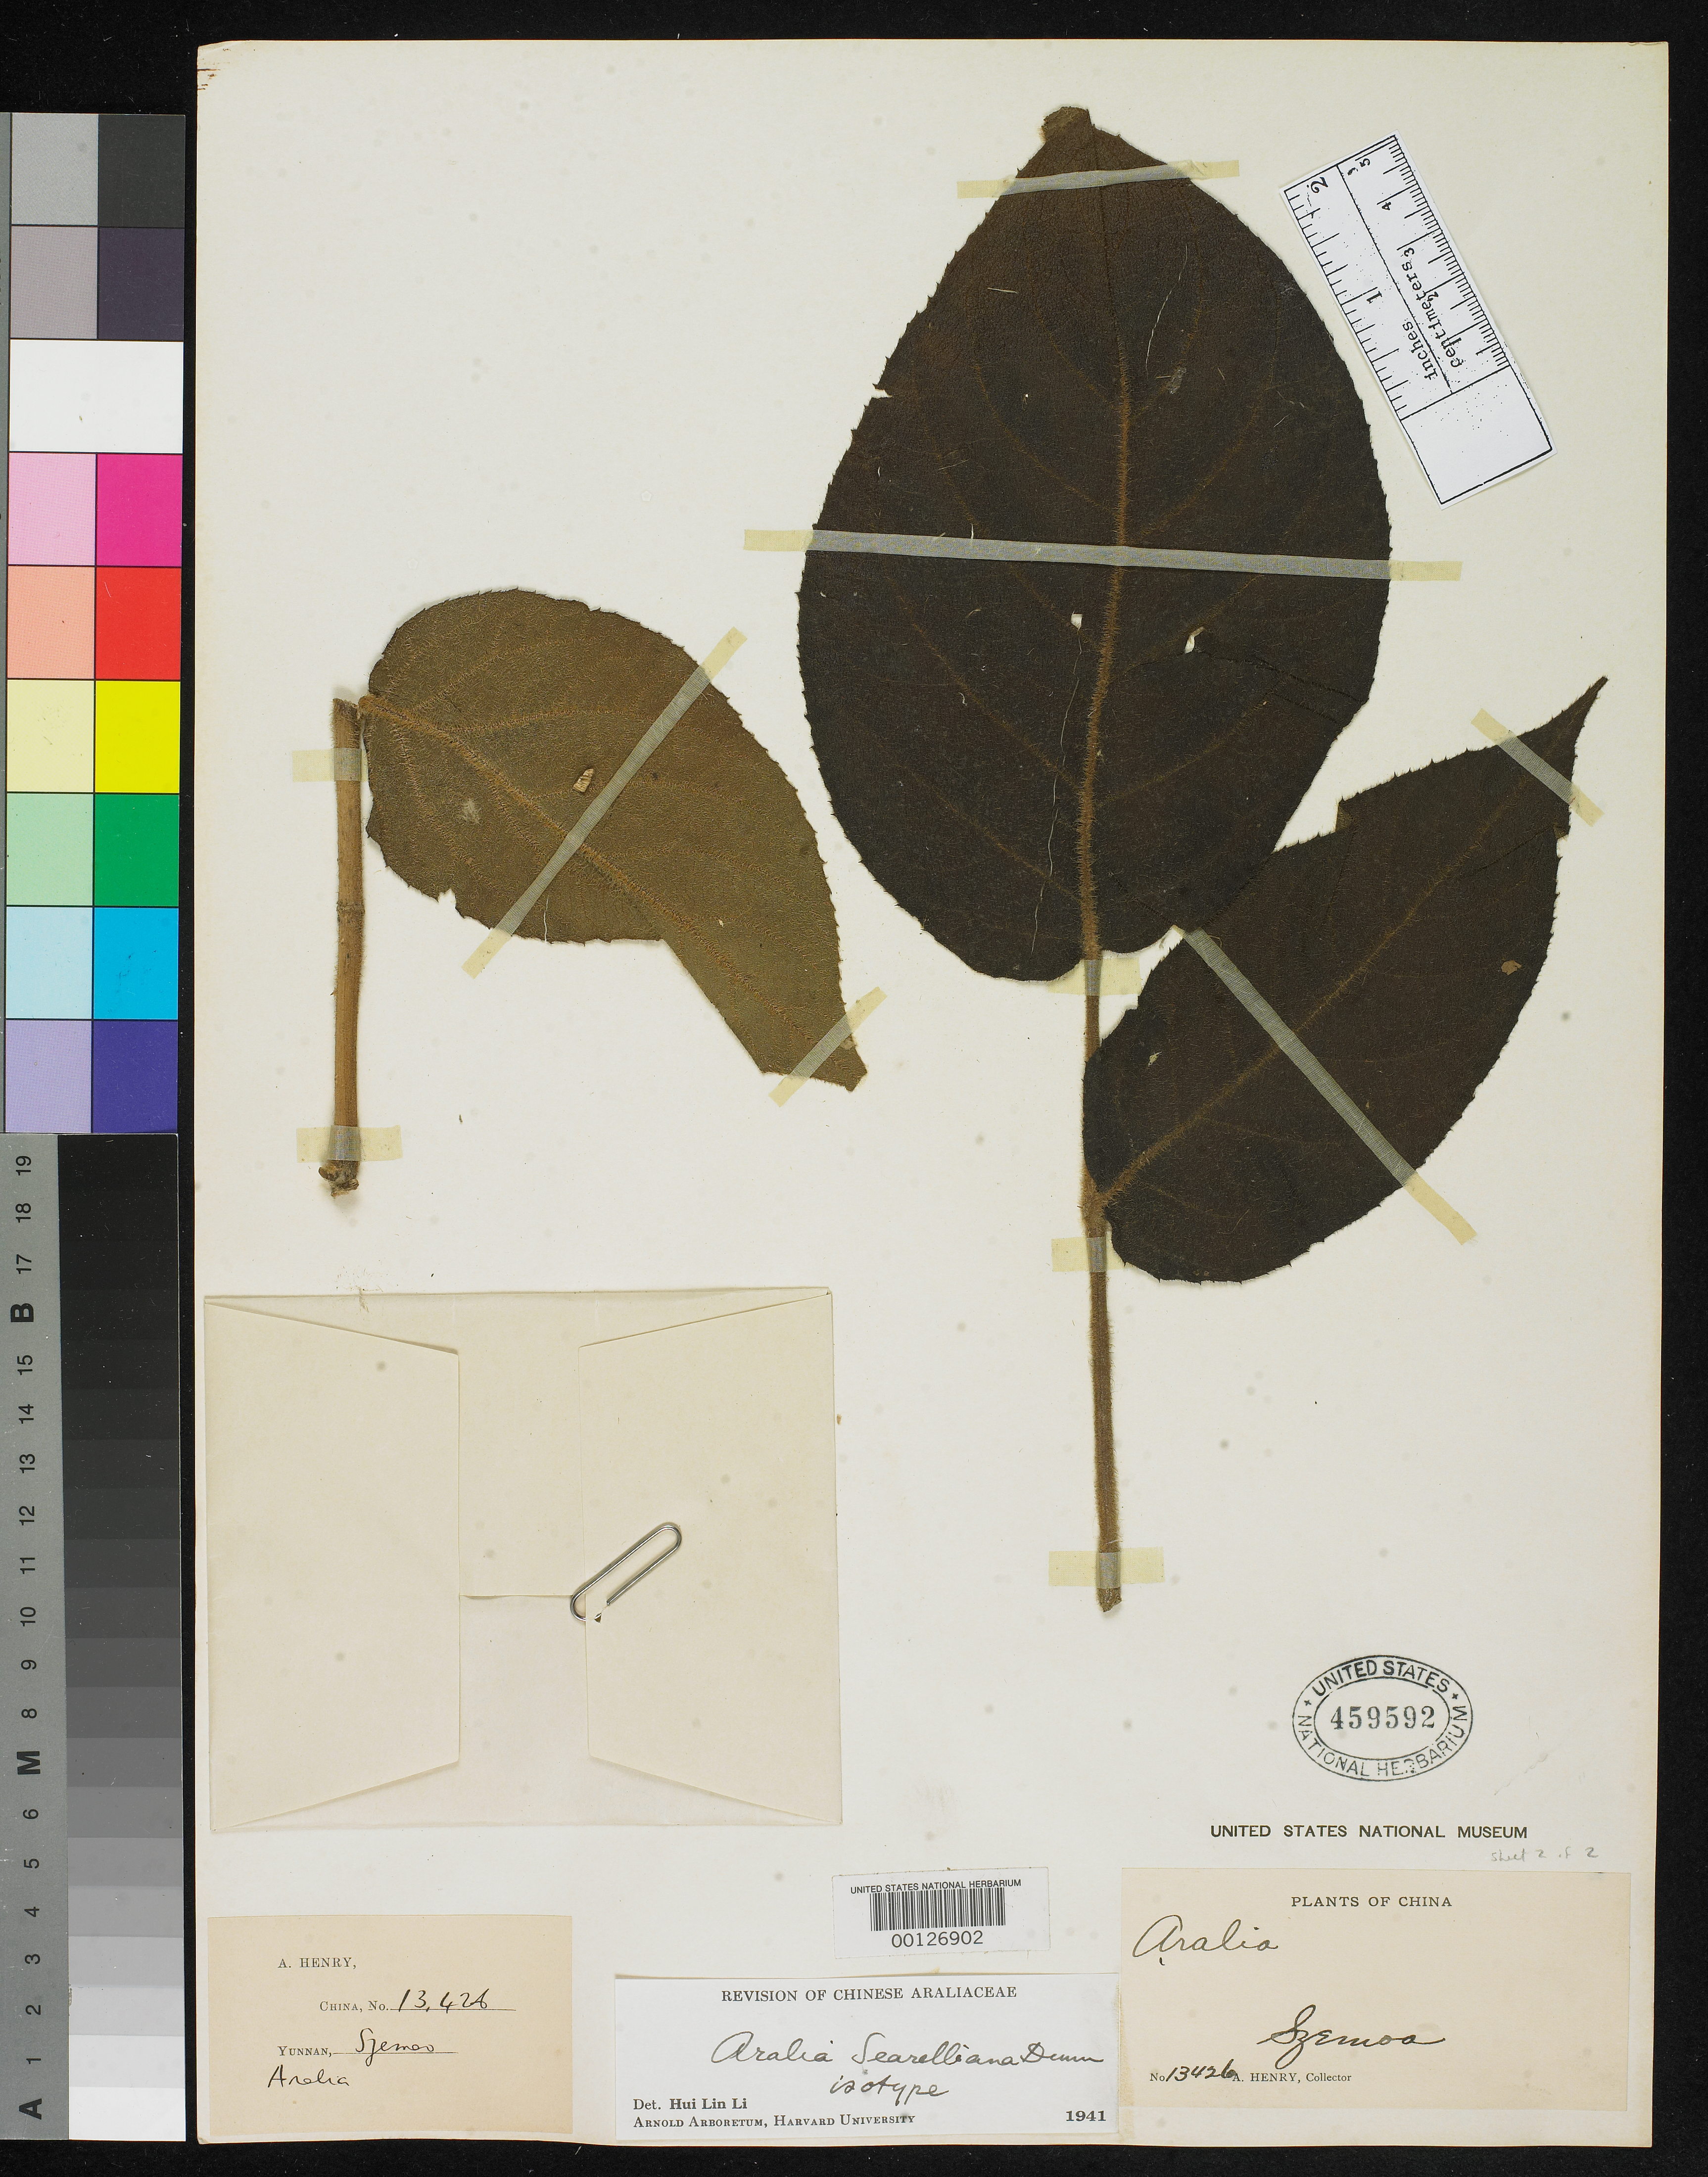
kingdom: Plantae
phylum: Tracheophyta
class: Magnoliopsida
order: Apiales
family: Araliaceae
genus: Aralia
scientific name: Aralia searelliana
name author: Dunn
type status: Isotype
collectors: A. Henry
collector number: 13426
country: China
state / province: Yunnan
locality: Szemoa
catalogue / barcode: US 459592